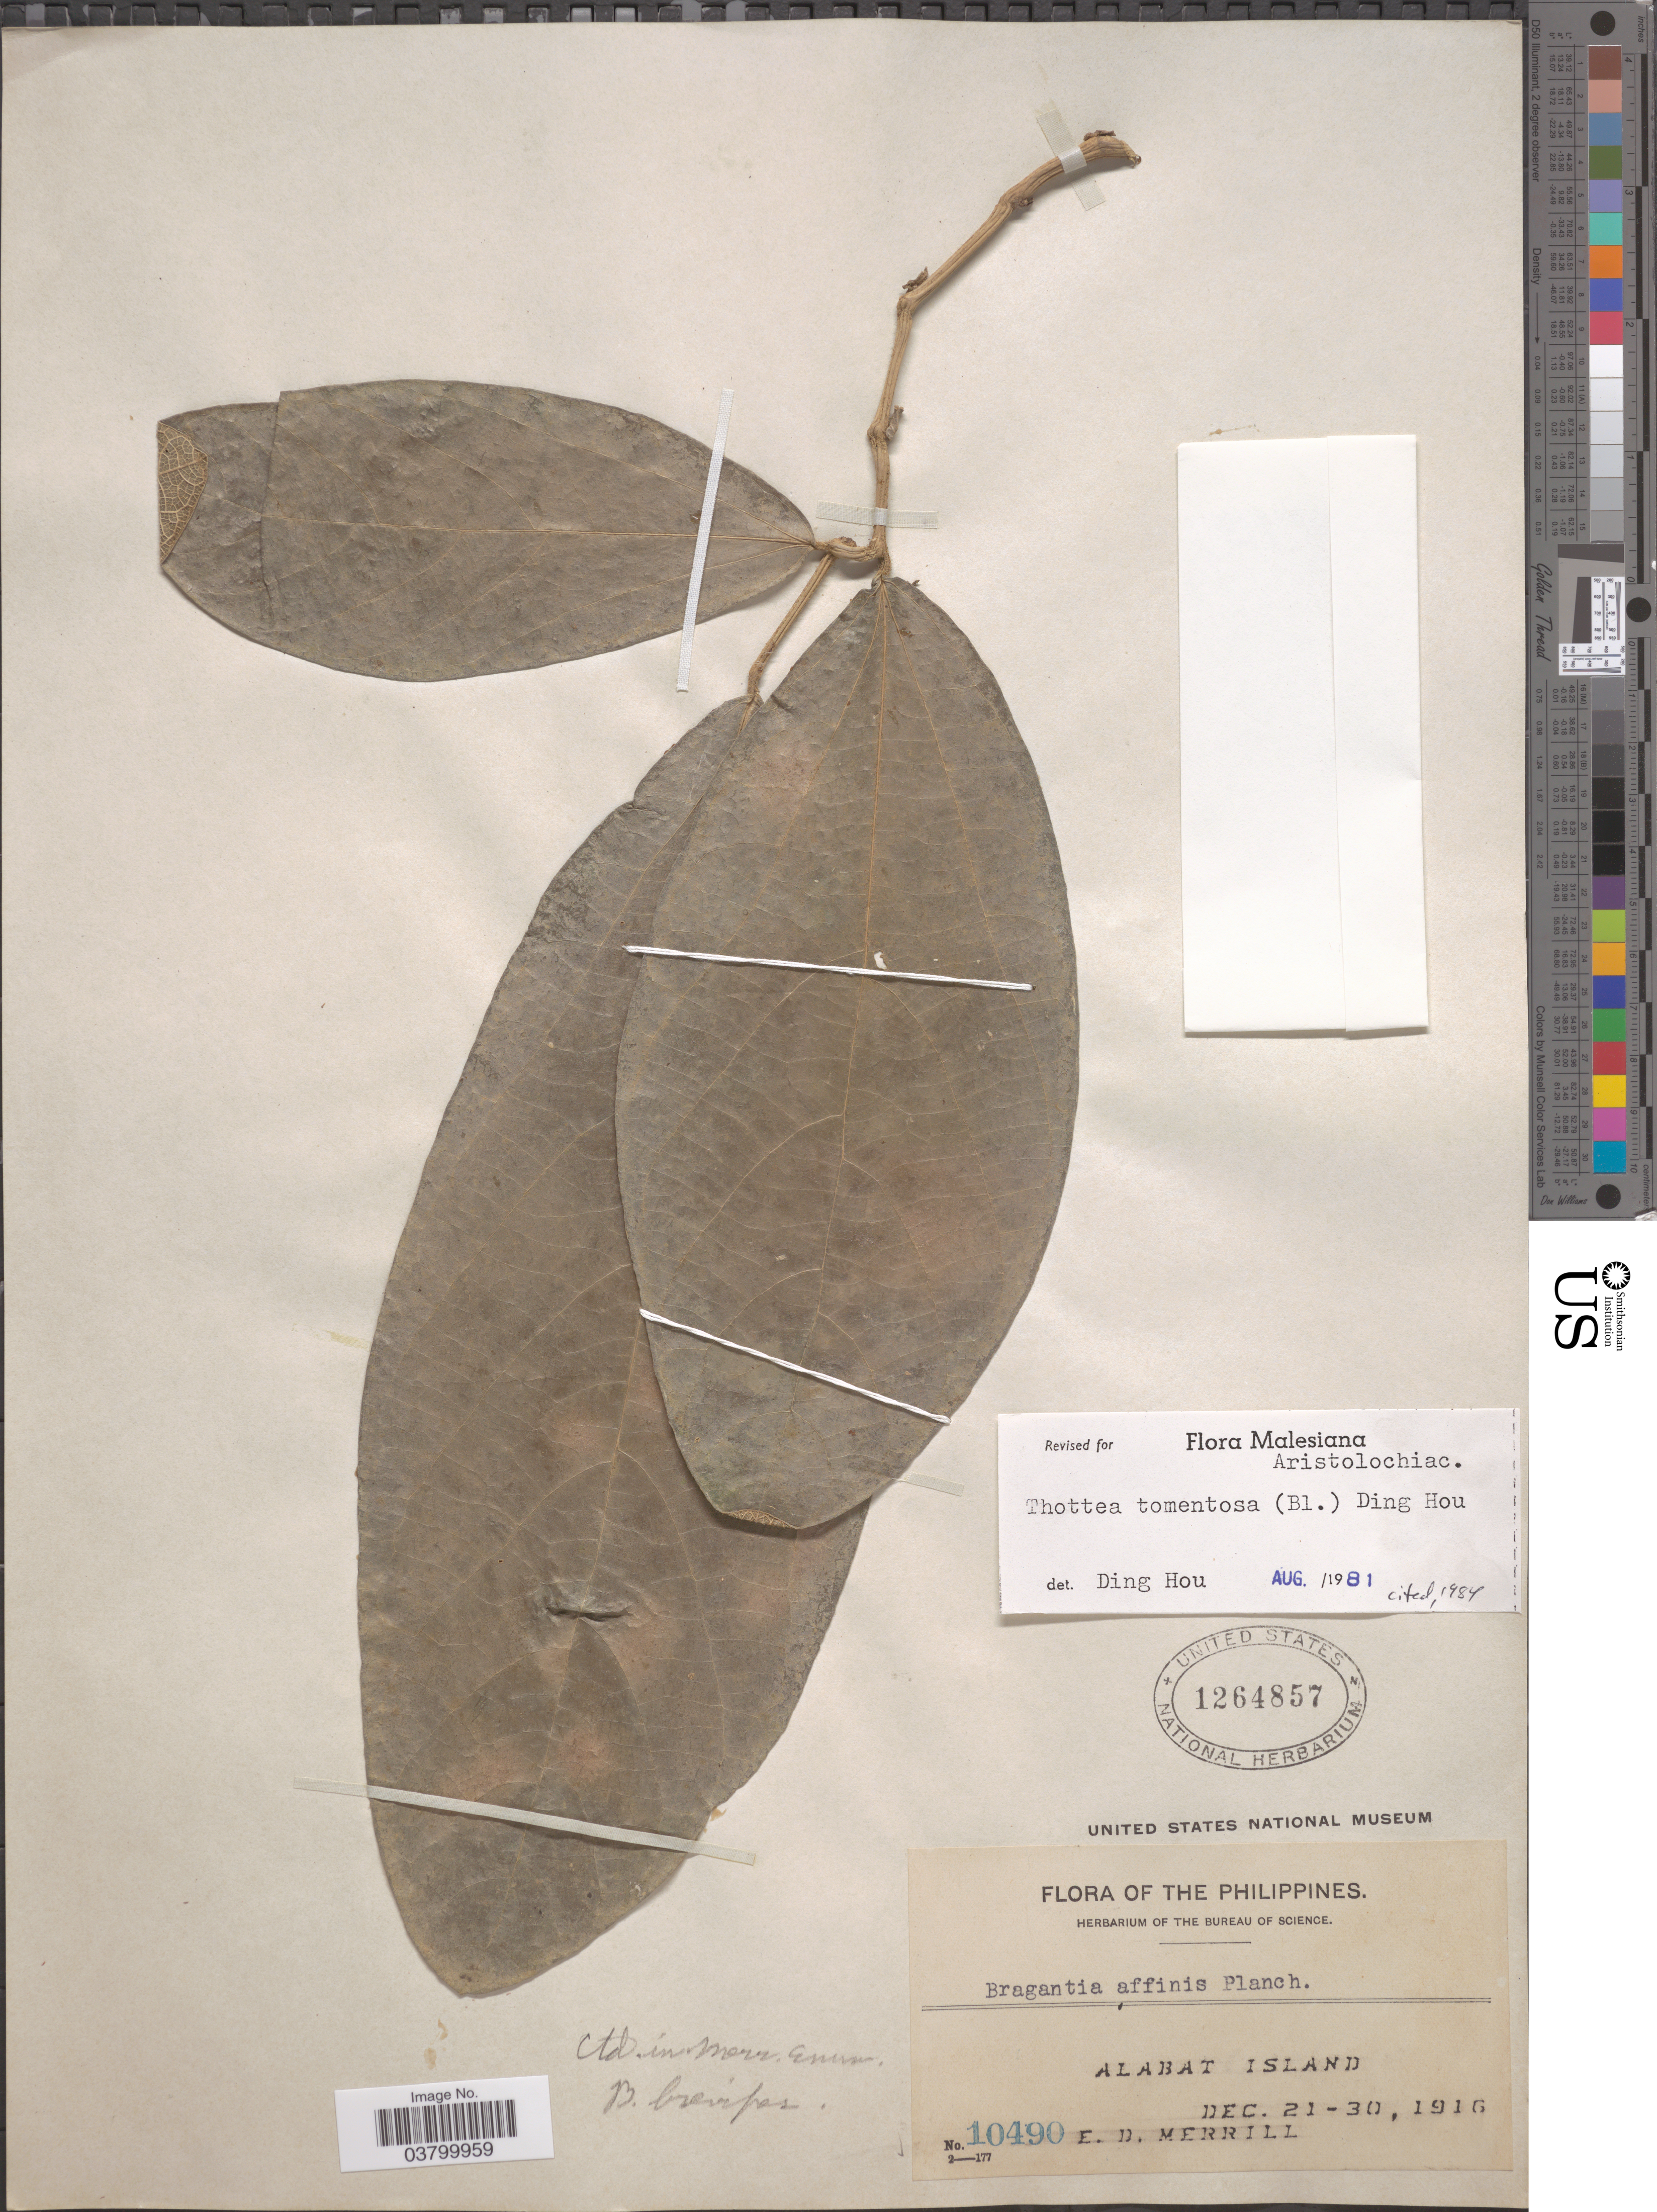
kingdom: Plantae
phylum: Tracheophyta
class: Magnoliopsida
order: Piperales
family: Aristolochiaceae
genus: Thottea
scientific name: Thottea tomentosa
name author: (Blume) Ding Hou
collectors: E. D. Merrill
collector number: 10490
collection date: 1916-12-21/1916-12-30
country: Philippines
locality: Alabat Island.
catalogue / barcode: US 1264857